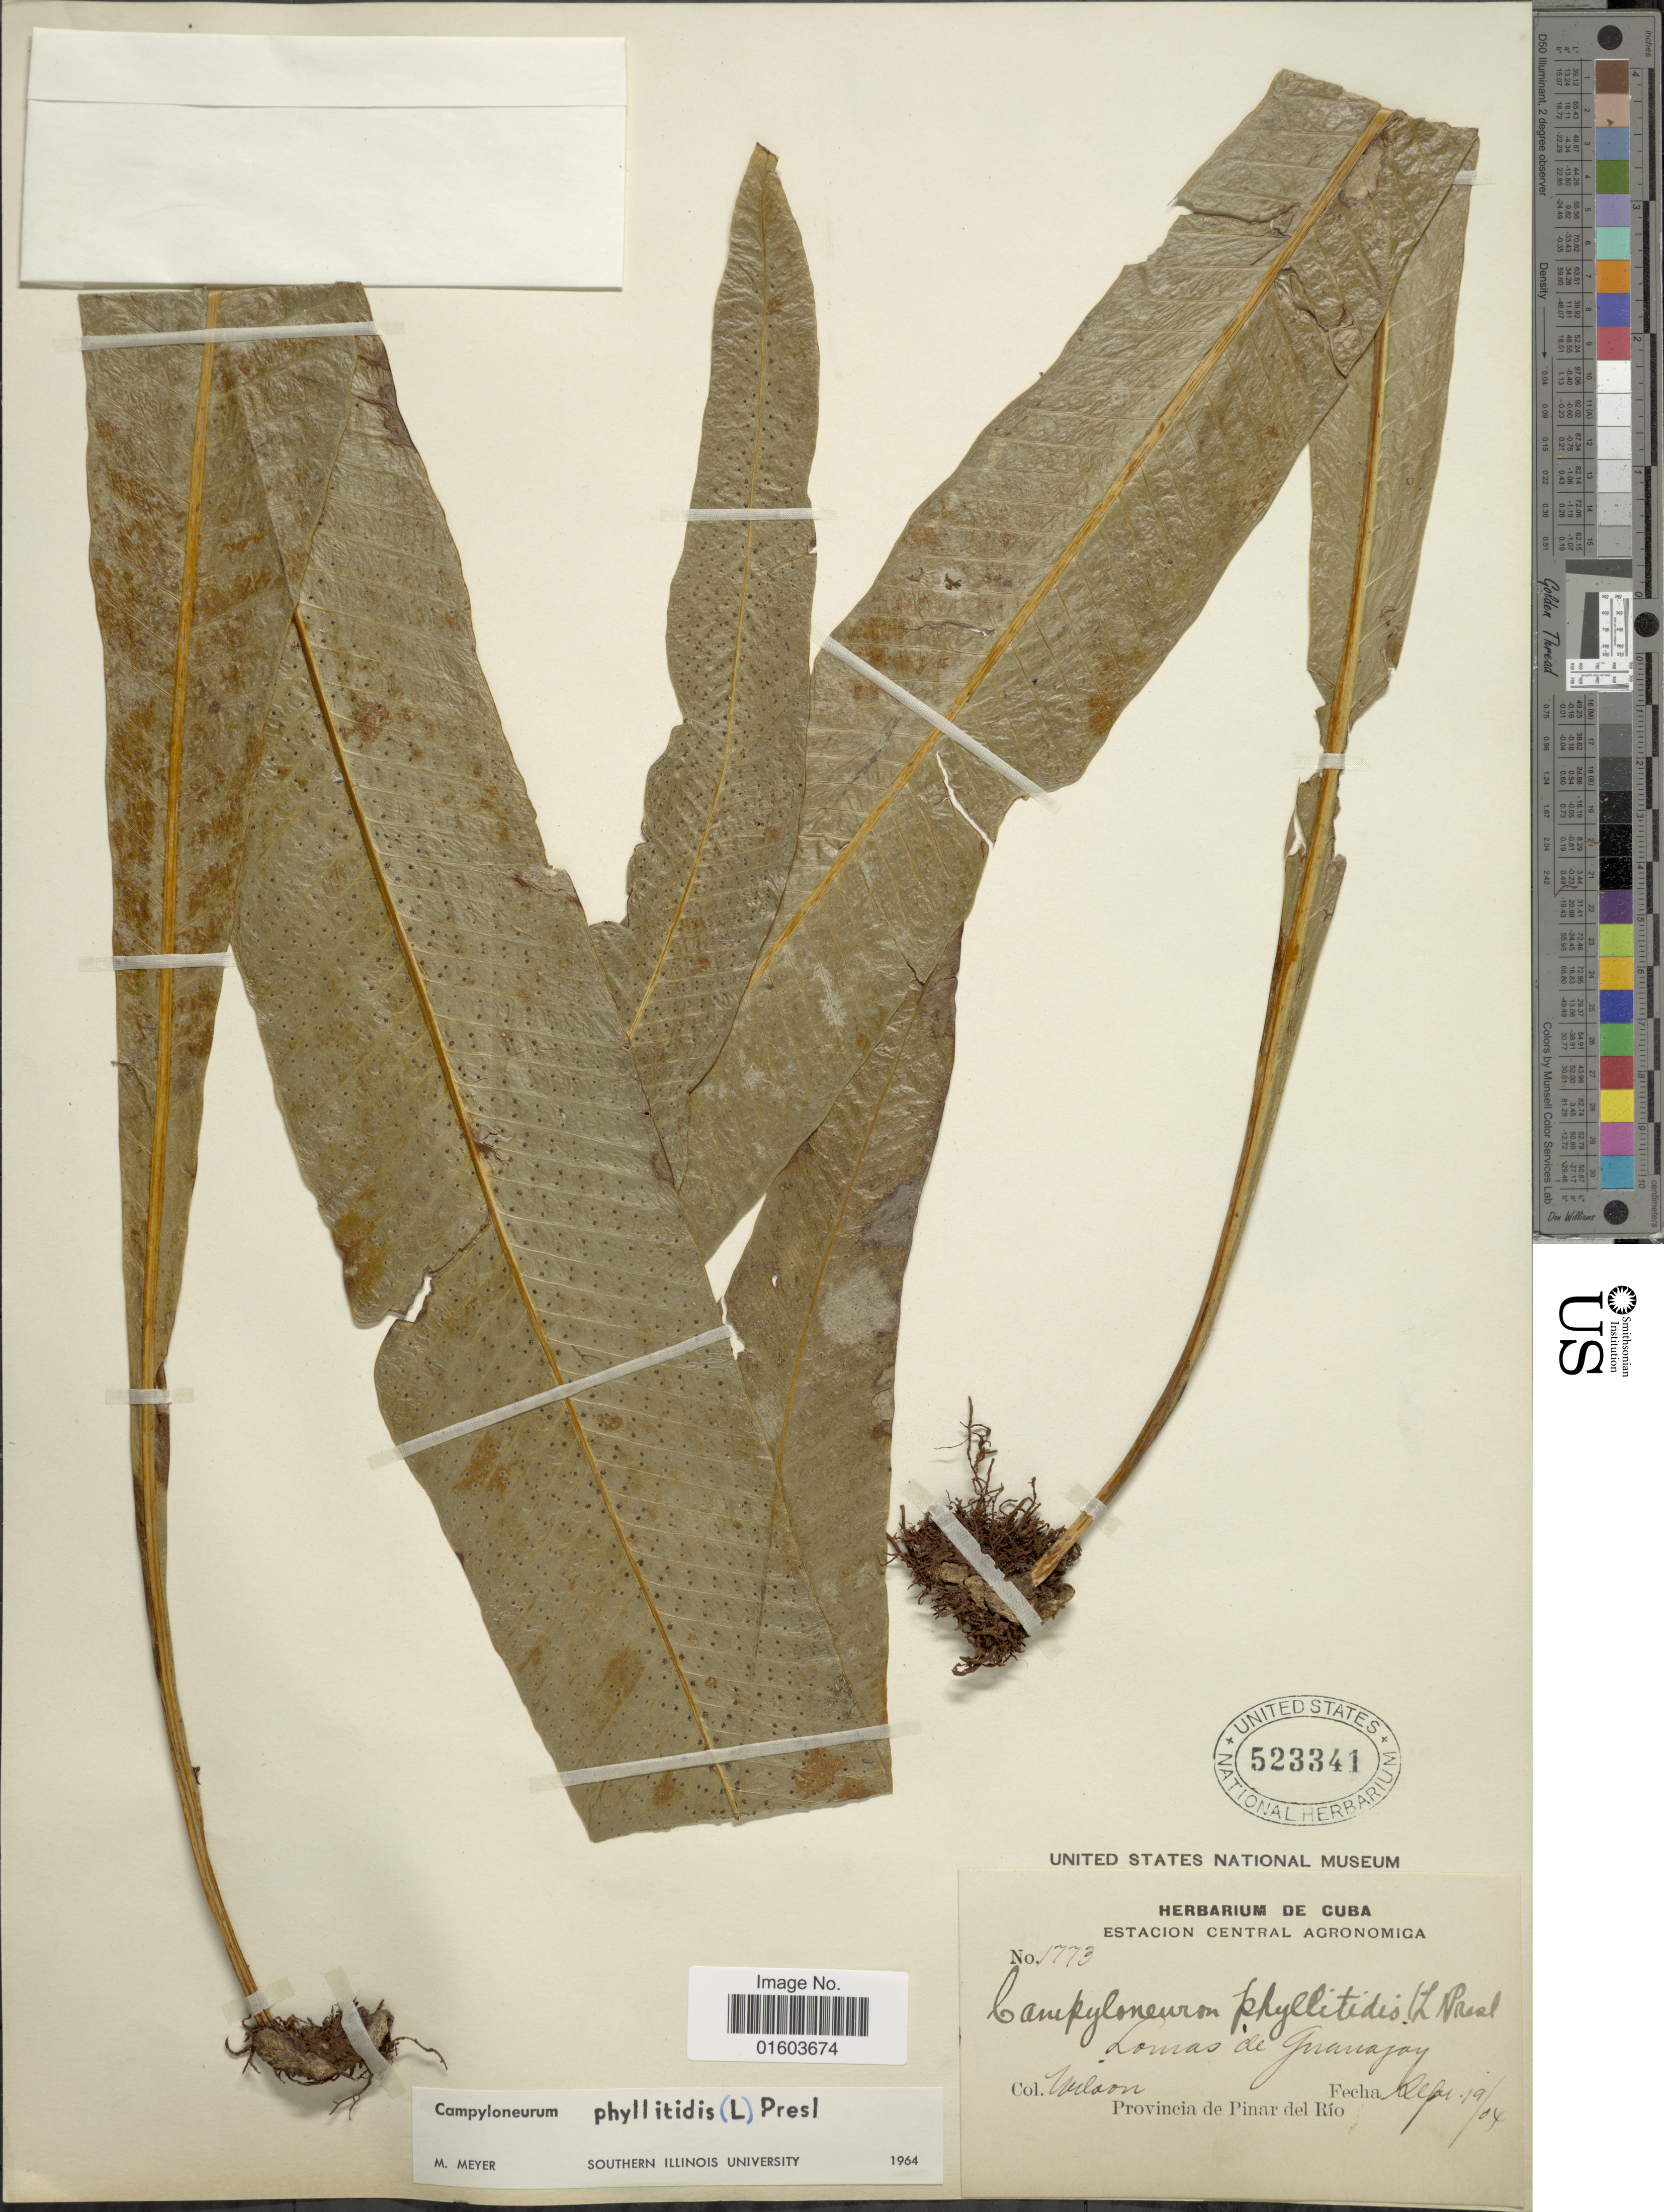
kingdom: Plantae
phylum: Tracheophyta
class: Polypodiopsida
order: Polypodiales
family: Polypodiaceae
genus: Campyloneurum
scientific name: Campyloneurum phyllitidis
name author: (L.) C. Presl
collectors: -- Wilson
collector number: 1773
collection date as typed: Transcribed d/m/y: 19/9/4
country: Cuba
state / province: Pinar del Río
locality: Lomas de Guanajoy, Provincia de Pinar del Rio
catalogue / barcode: US 523341